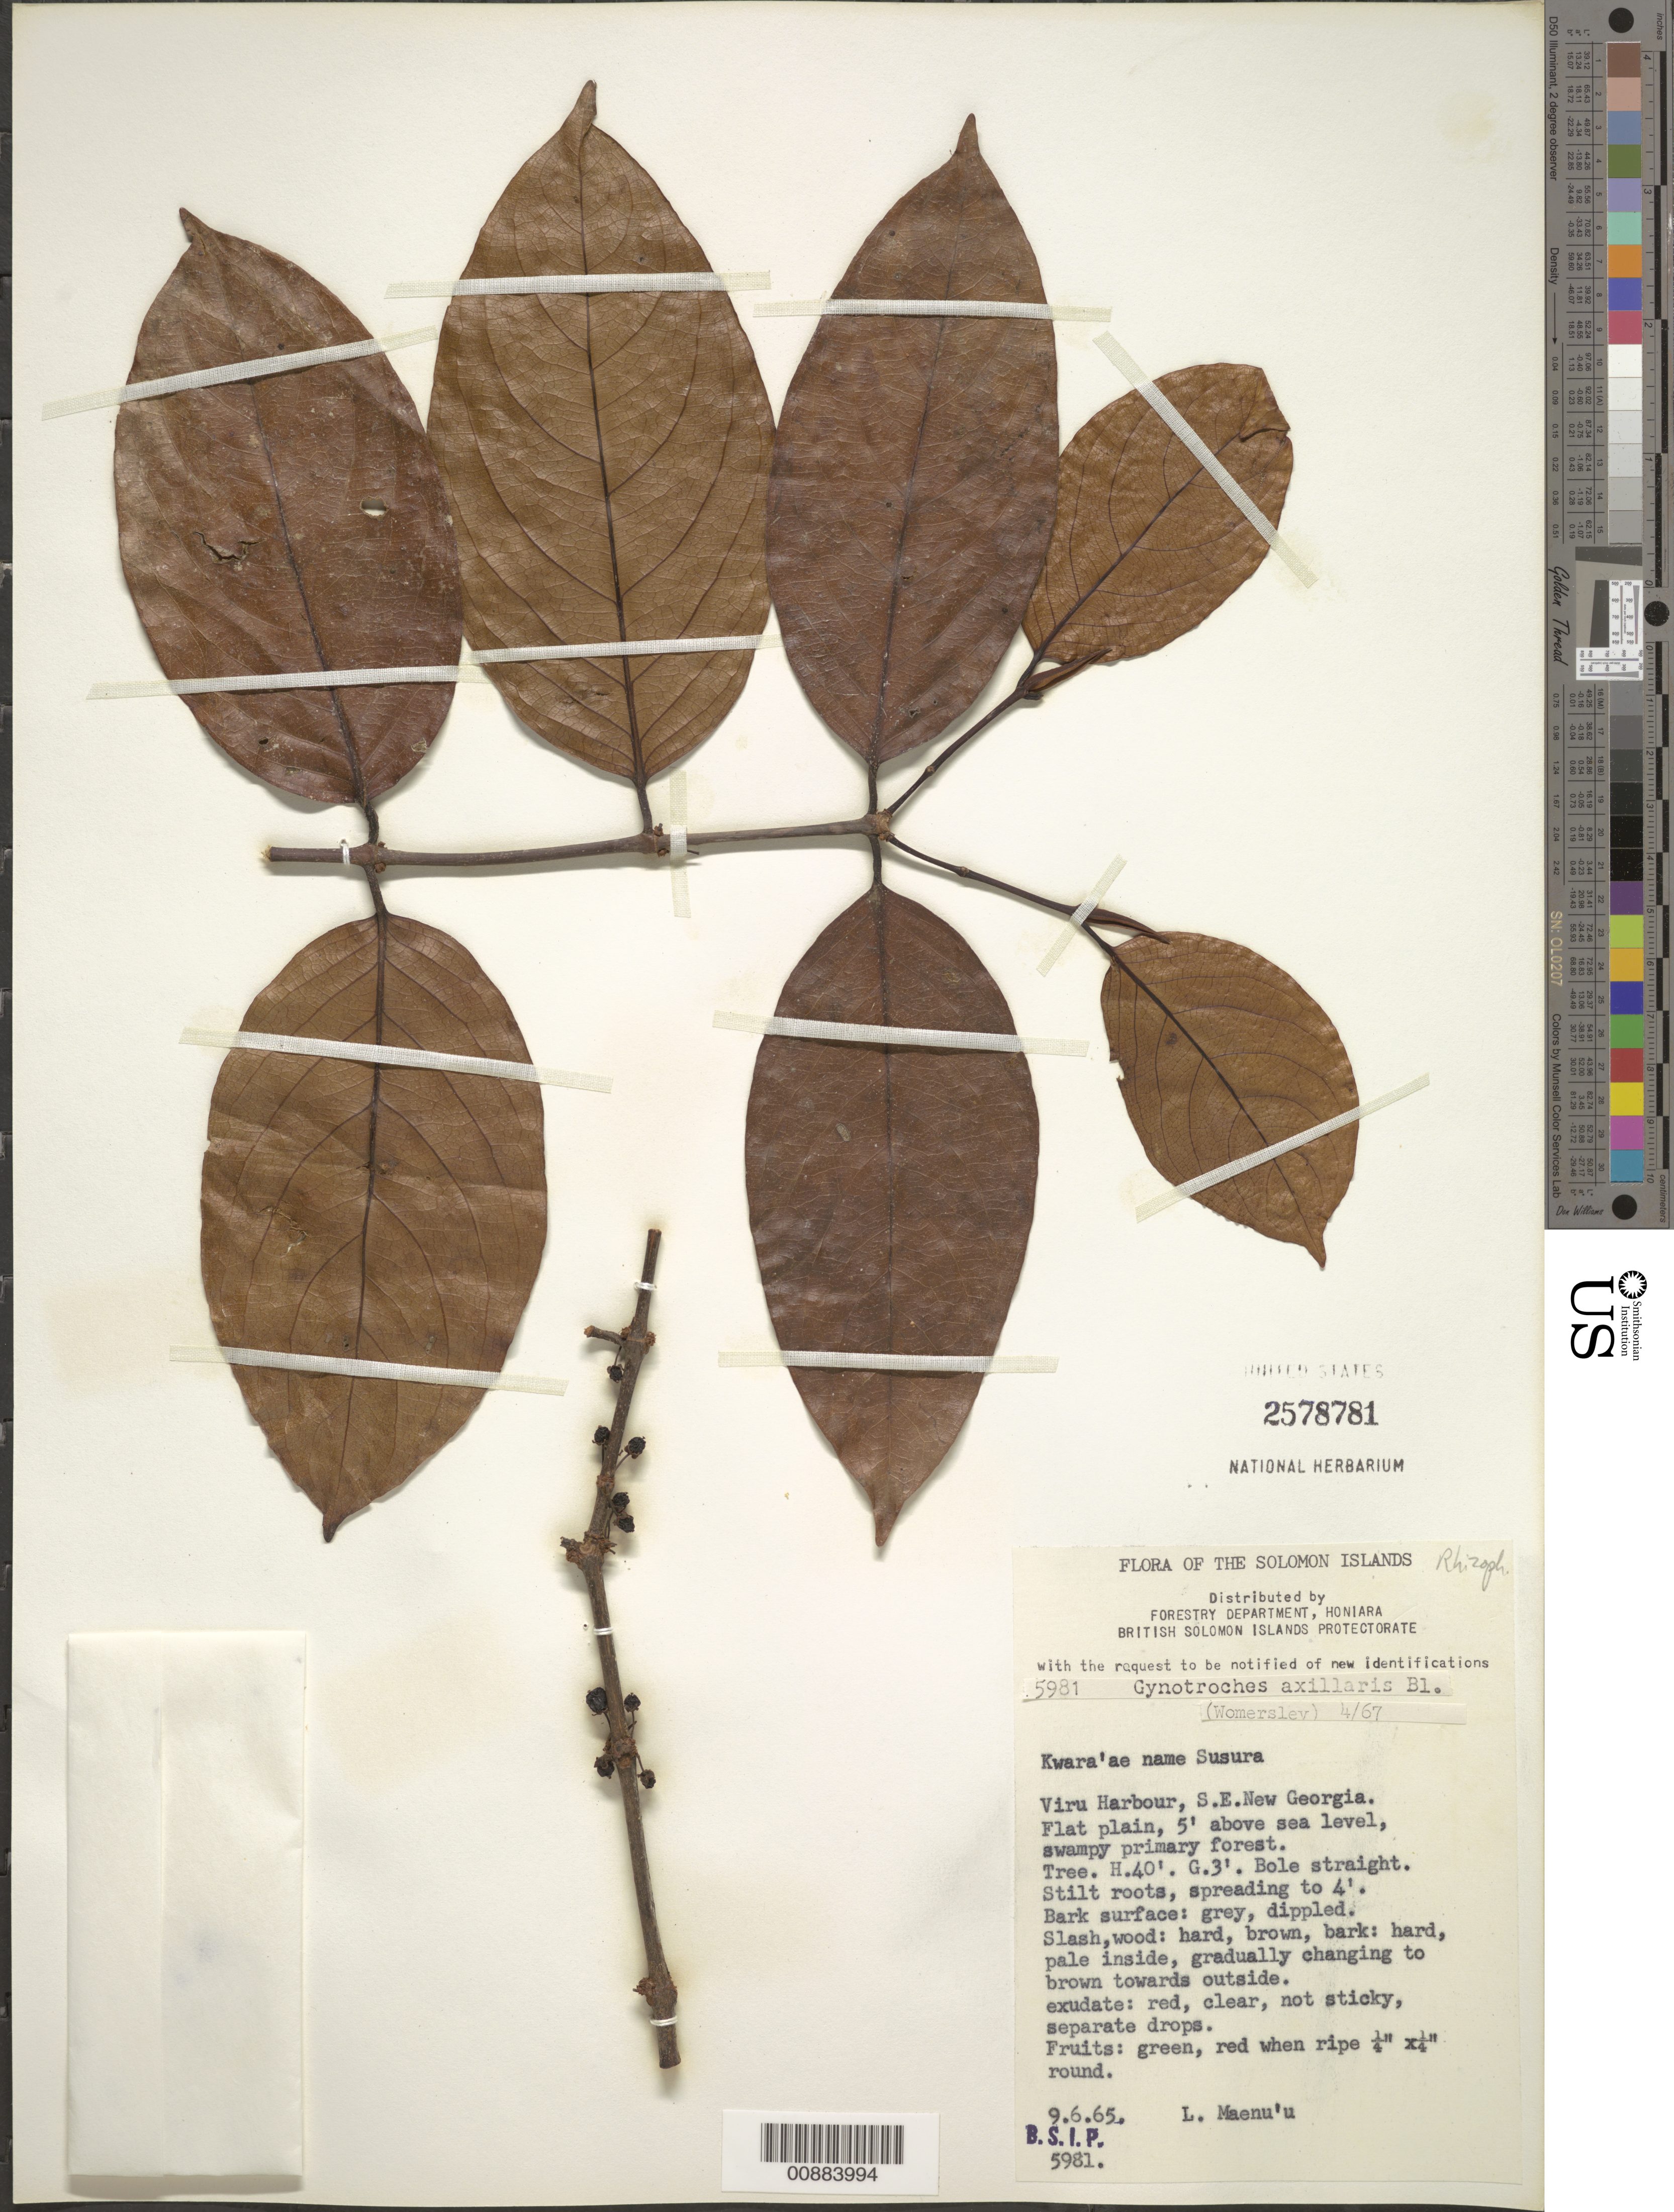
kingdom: Plantae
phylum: Tracheophyta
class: Magnoliopsida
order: Malpighiales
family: Rhizophoraceae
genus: Gynotroches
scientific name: Gynotroches axillaris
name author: Blume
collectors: L. Maenu'u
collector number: BSIP 5981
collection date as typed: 09 Jun 1965 or 06 Sep 1965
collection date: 1965-06-09 or 1965-09-06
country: Solomon Islands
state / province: Western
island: New Georgia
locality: Viru Harbour, SE New Georgia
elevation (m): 2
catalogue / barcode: US 2578781